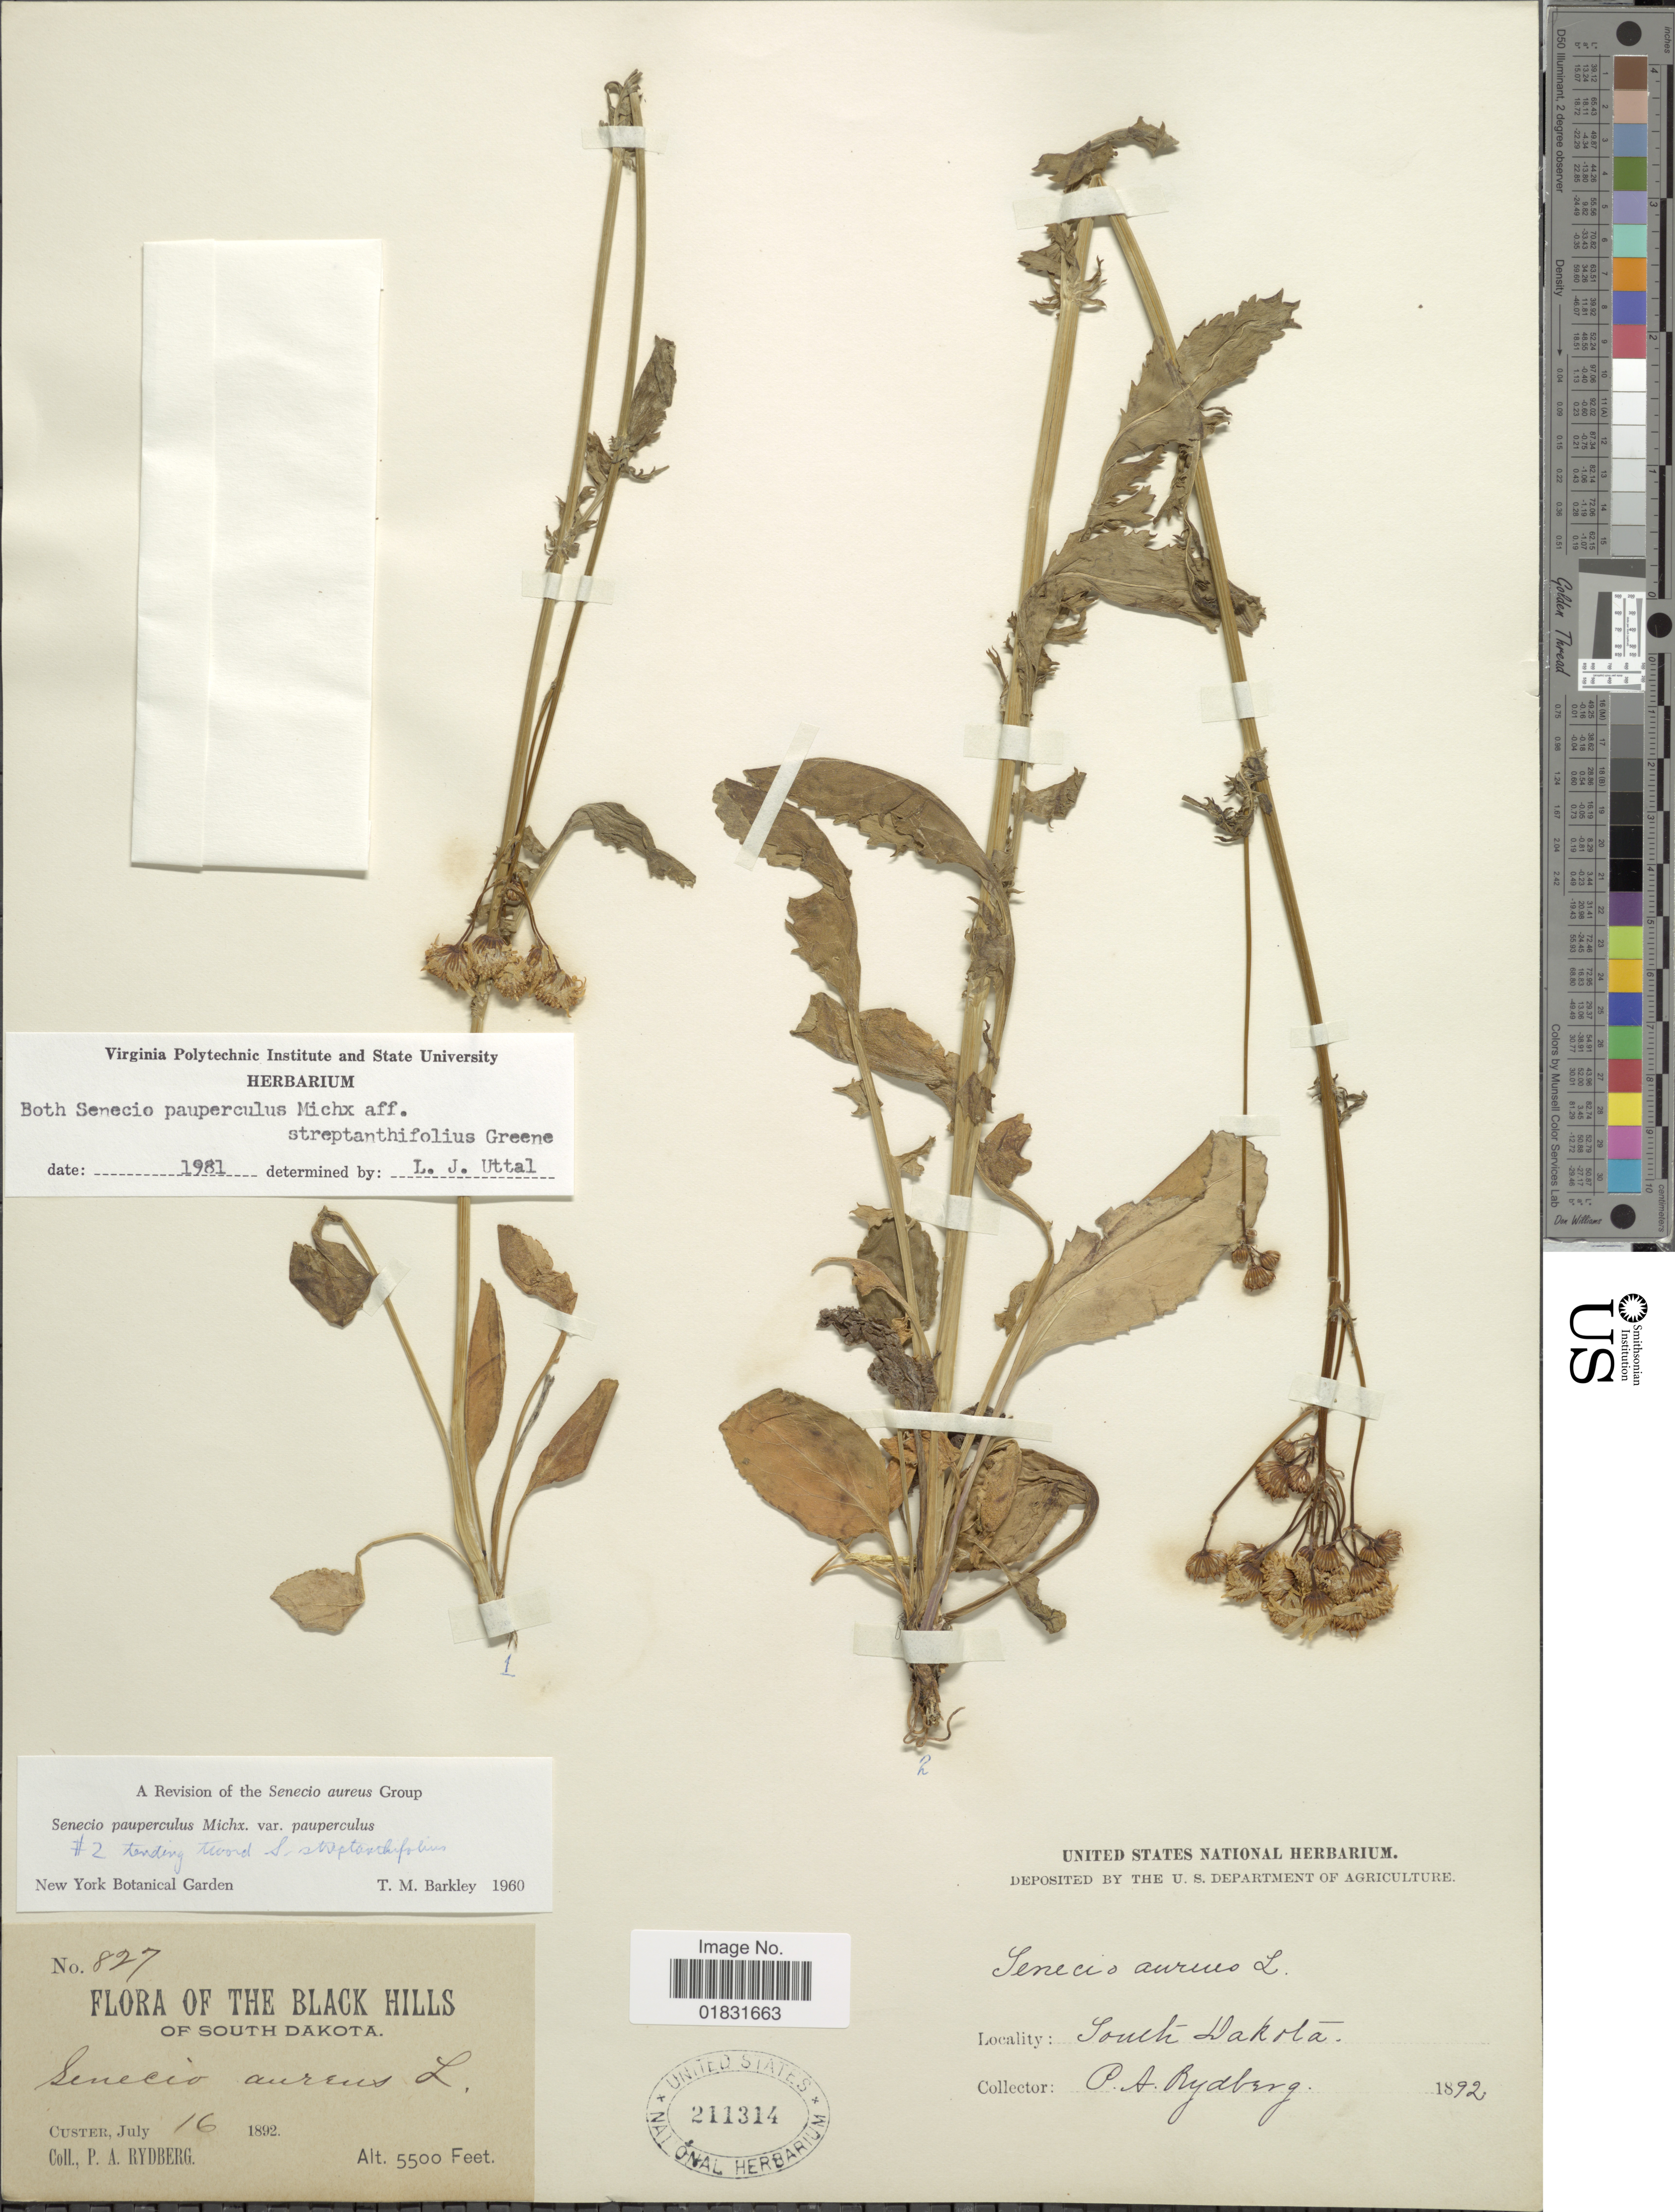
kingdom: Plantae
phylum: Tracheophyta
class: Magnoliopsida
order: Asterales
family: Asteraceae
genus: Packera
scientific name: Packera paupercula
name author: (Michx.) Á. Löve & D. Löve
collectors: P. A. Rydberg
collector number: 827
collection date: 1892-07-16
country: United States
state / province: South Dakota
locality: The Black Hills of South Dakota, Custer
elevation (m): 1676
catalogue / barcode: US 211314